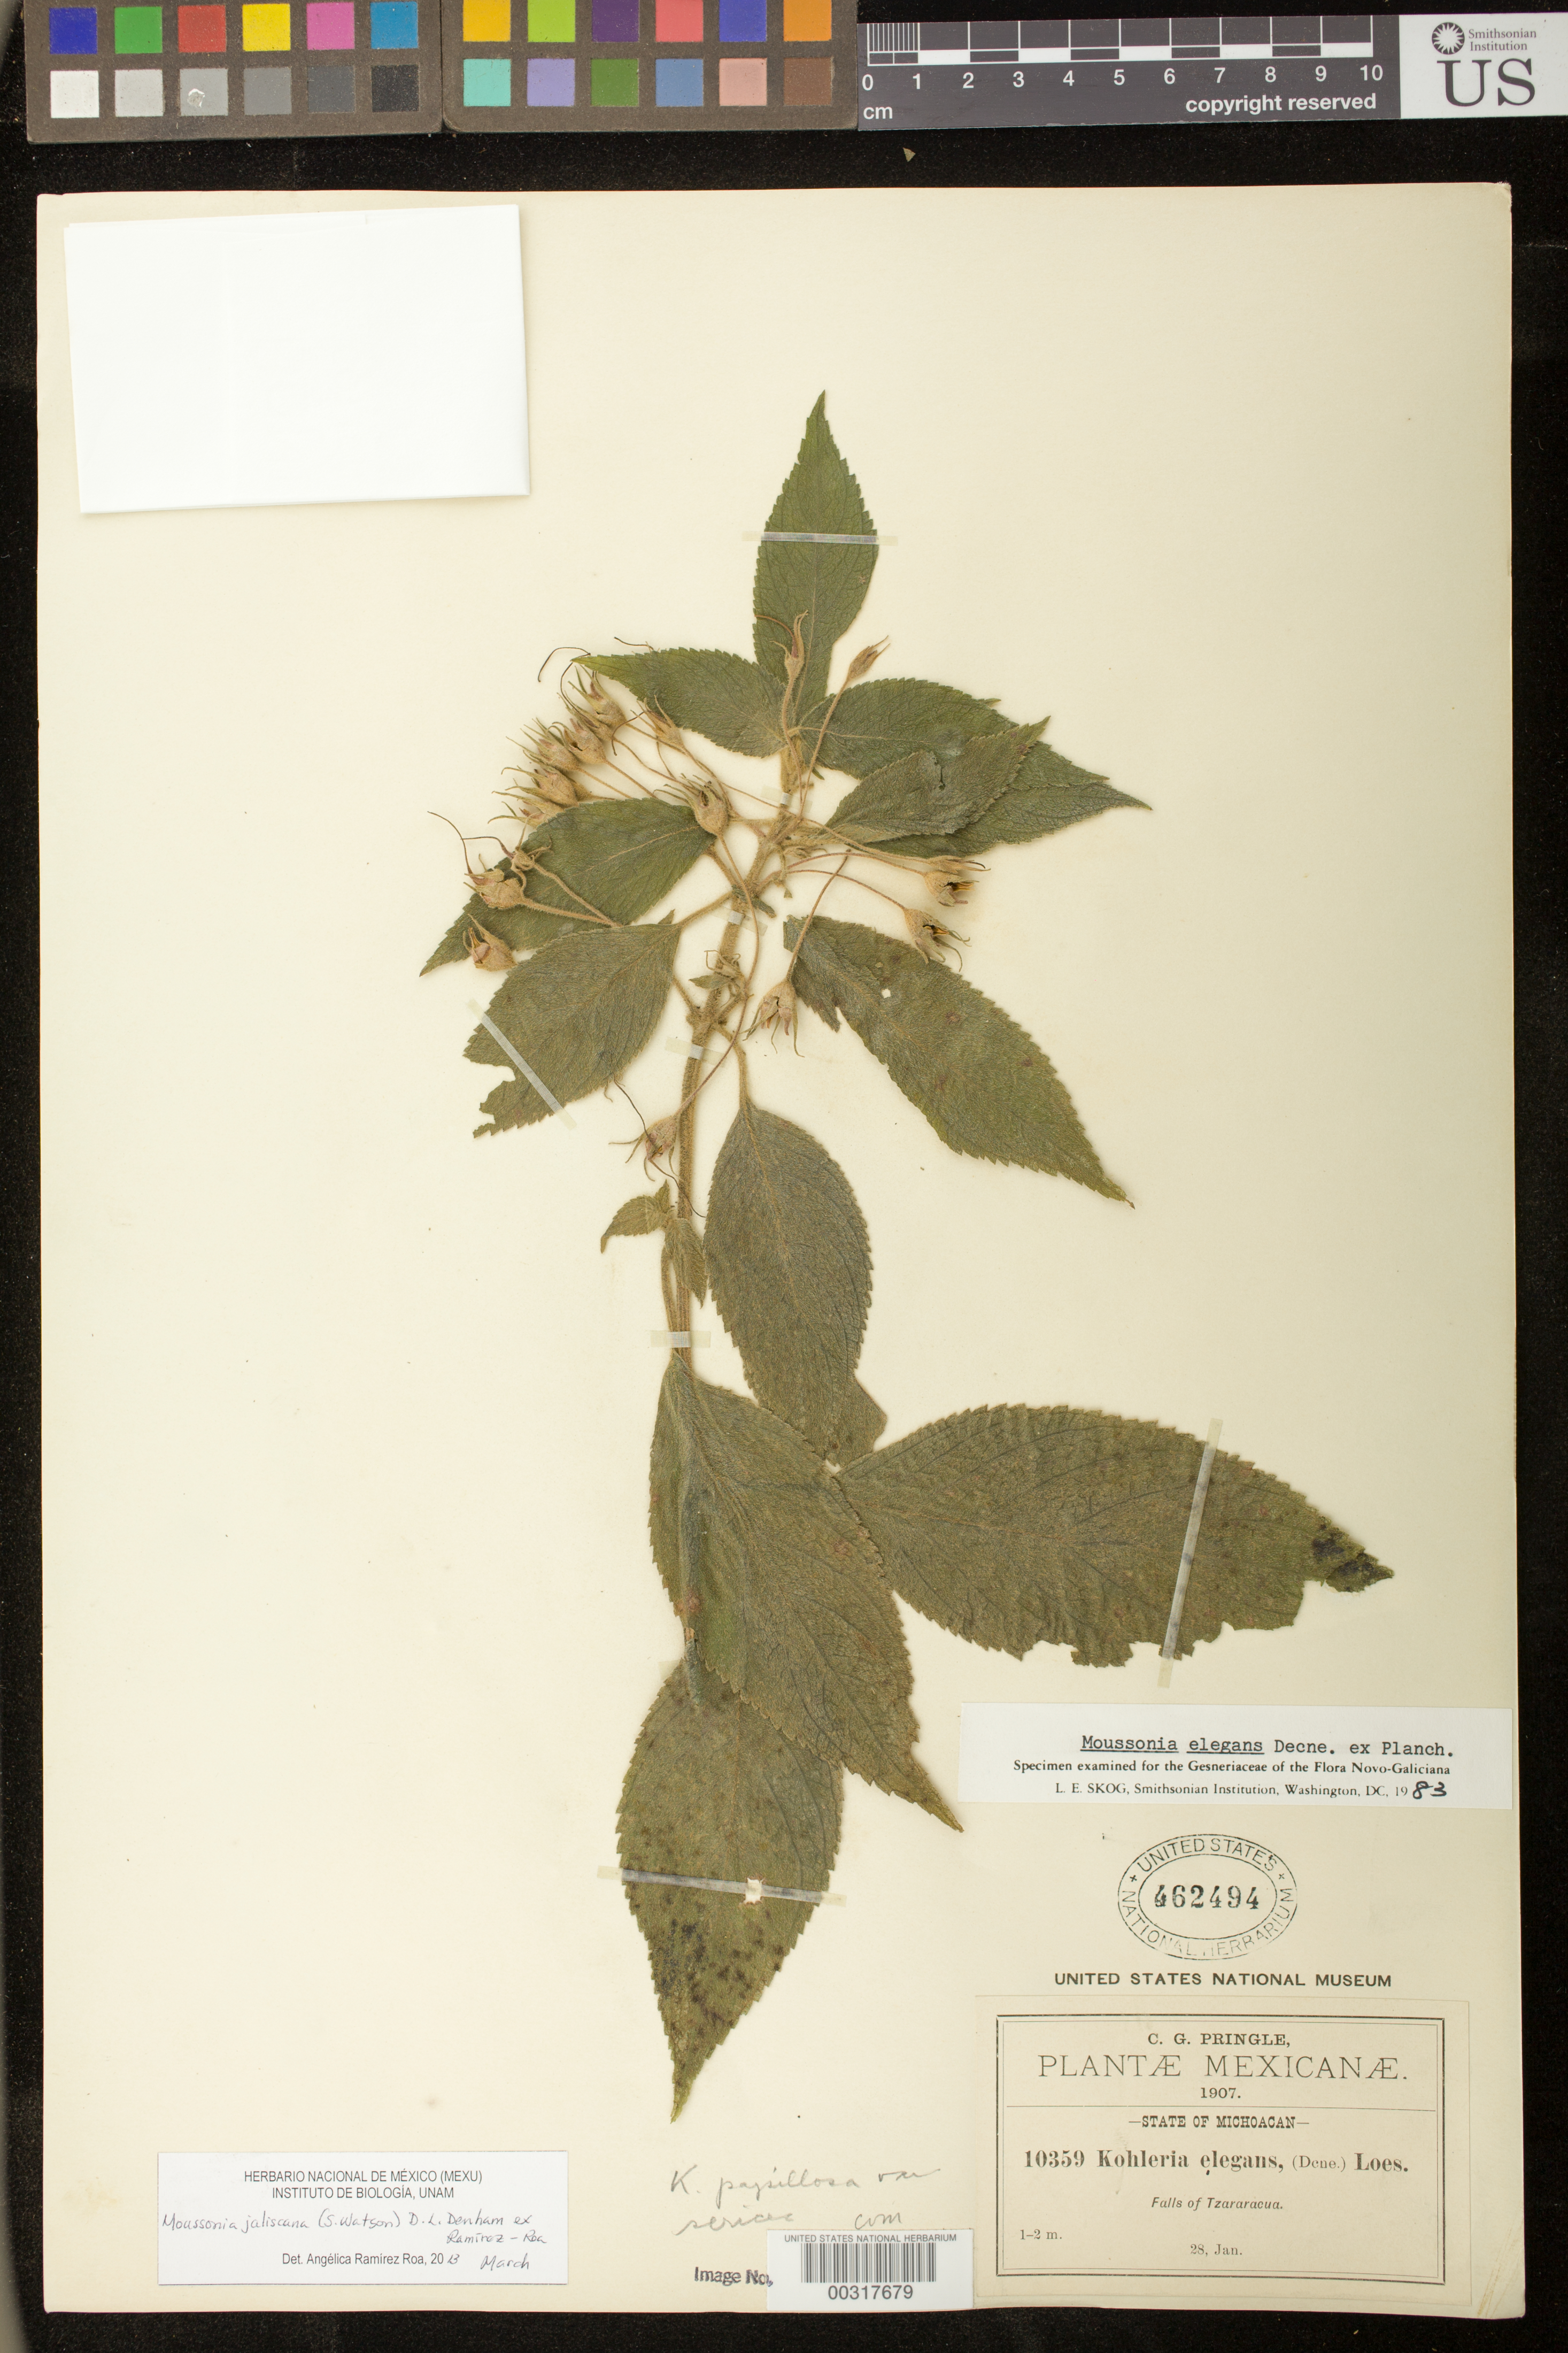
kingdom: Plantae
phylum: Tracheophyta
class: Magnoliopsida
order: Lamiales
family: Gesneriaceae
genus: Moussonia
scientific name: Moussonia jaliscana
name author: (S. Watson) D.L. Denham ex Ram.-Roa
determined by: Ramírez-Roa, A.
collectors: C. G. Pringle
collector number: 10359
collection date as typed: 28 Jan 1907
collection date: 1907-01-28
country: Mexico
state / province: Michoacan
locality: Falls of Tzararacua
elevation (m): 1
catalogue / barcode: US 462494